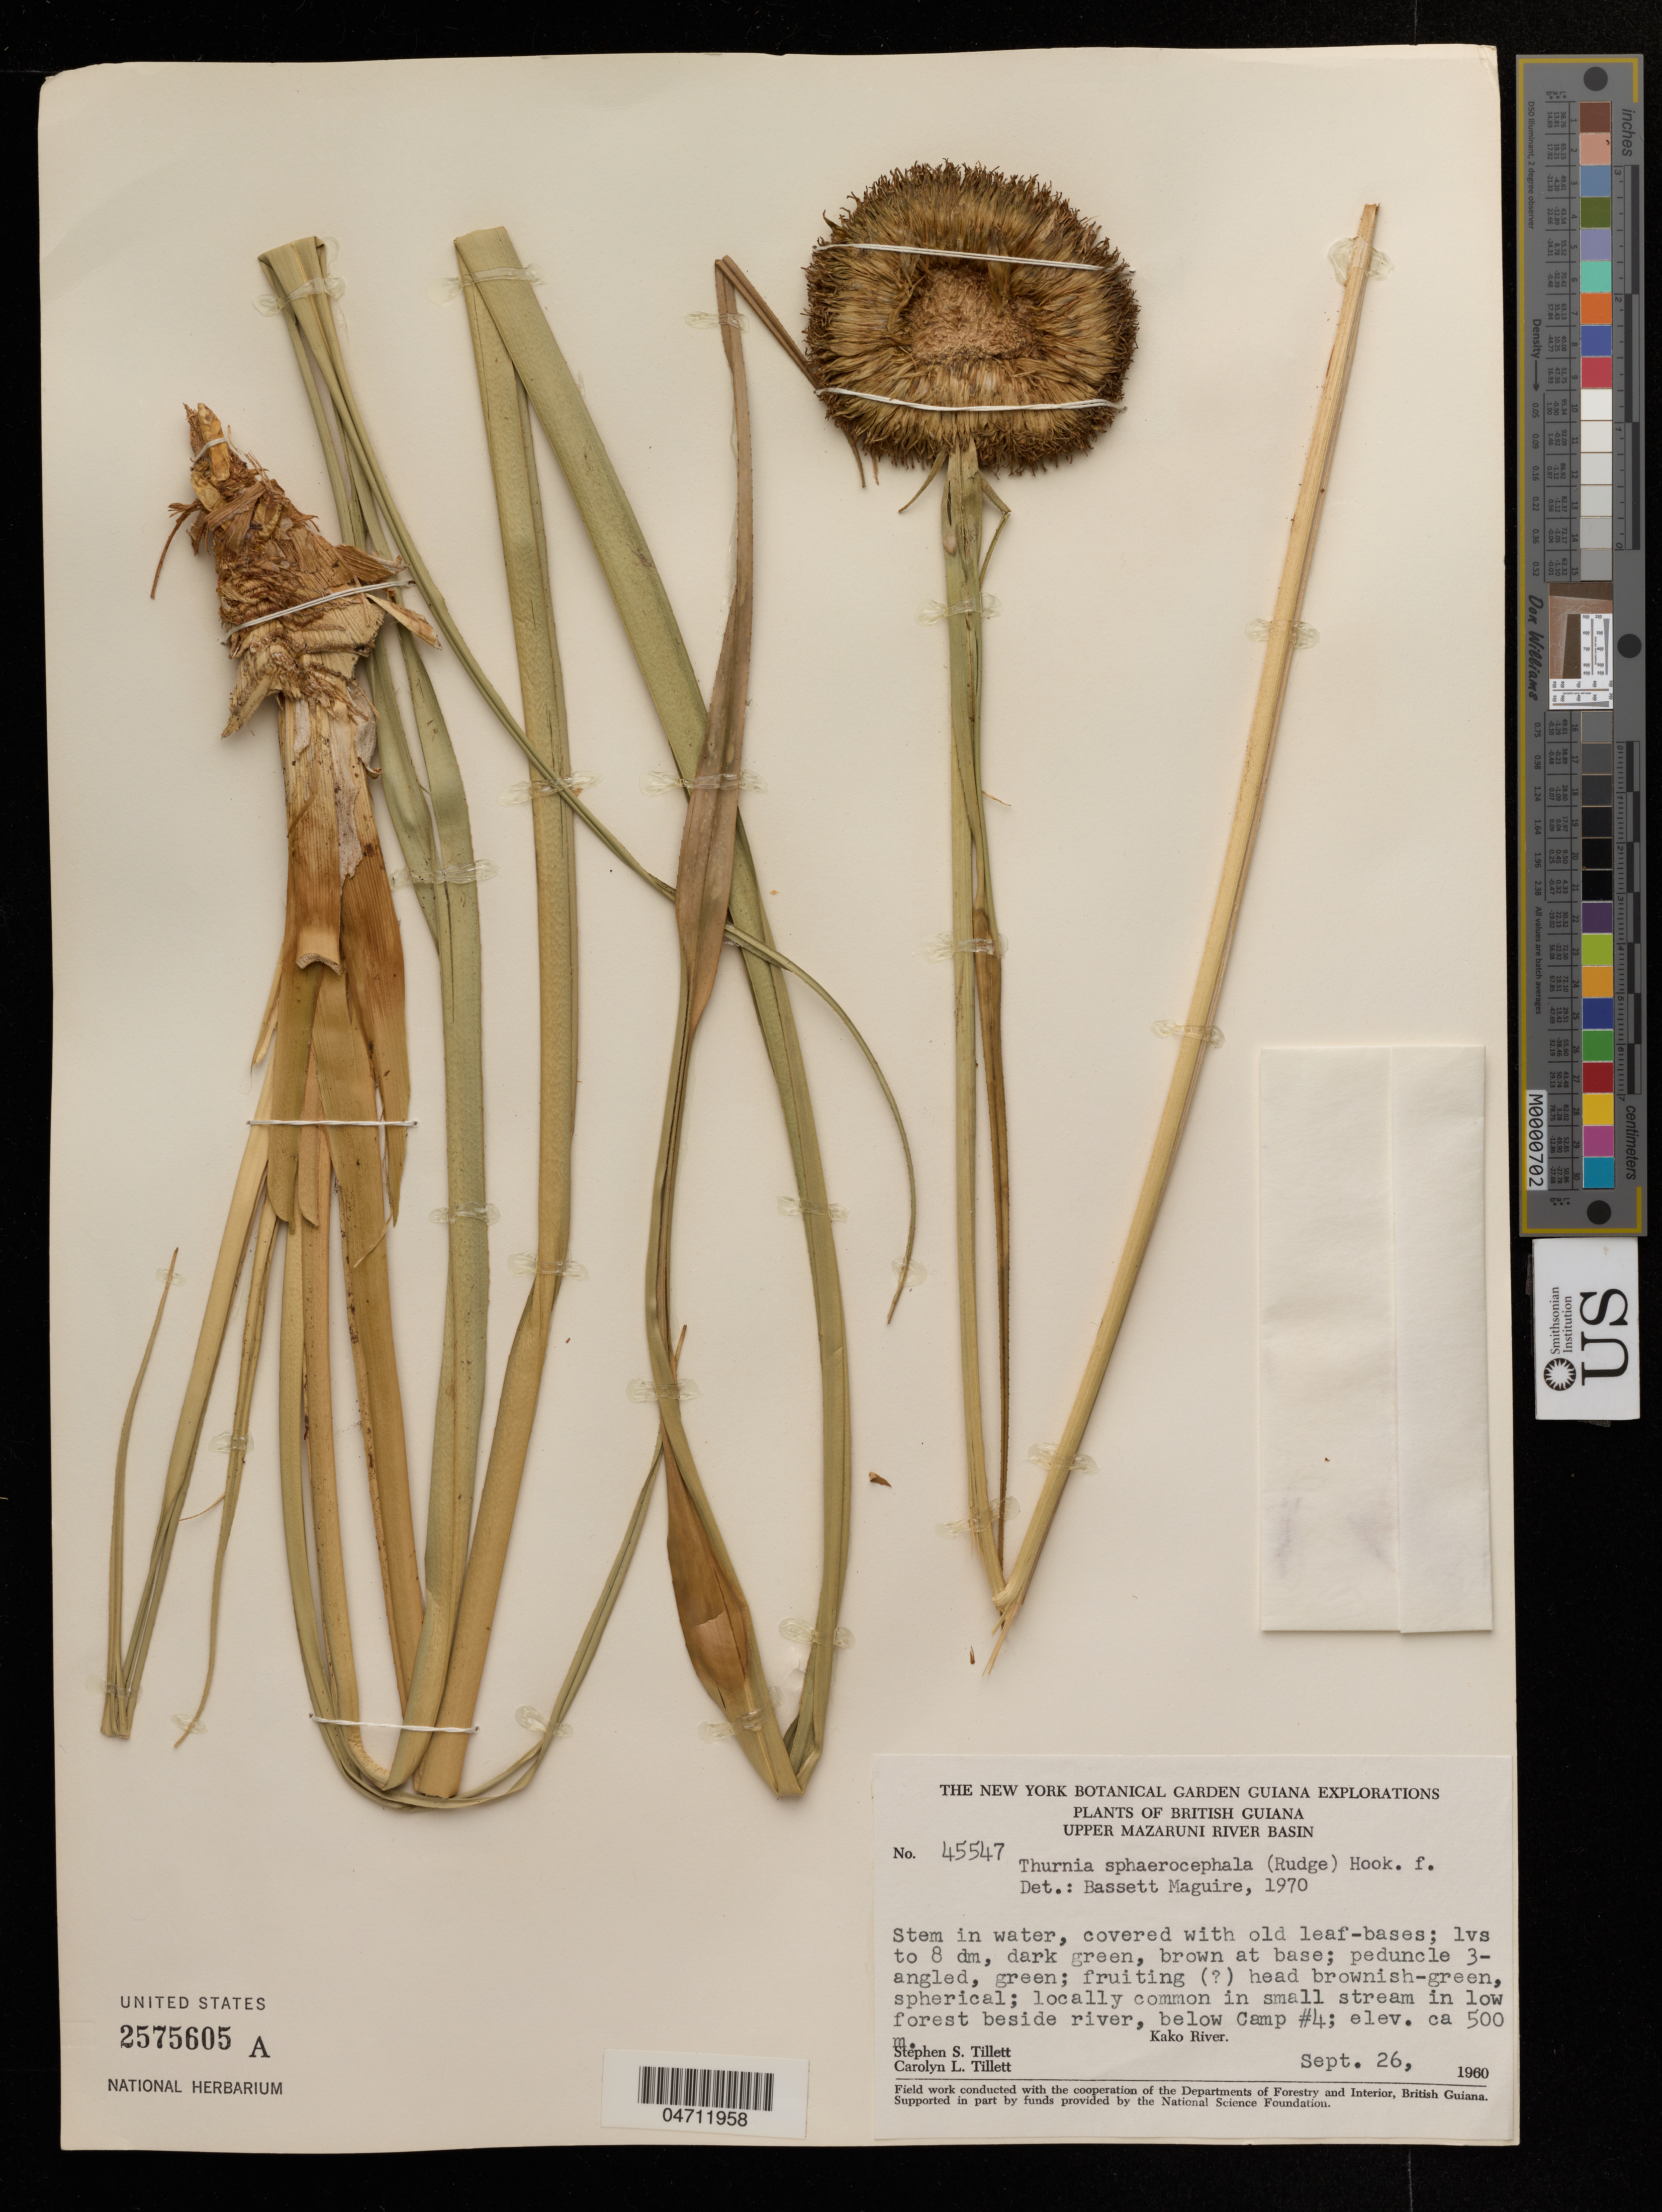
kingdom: Plantae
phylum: Tracheophyta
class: Liliopsida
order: Poales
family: Thurniaceae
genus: Thurnia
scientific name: Thurnia sphaerocephala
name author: (Rudge) Hook. f.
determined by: Maguire, B., Jr.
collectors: S. S. Tillett, C. L. Tillett & R. Boyan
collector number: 45547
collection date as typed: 26-Sep-60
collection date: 1960-09-26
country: Guyana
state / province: Cuyuni-Mazaruni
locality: Kako R., upper Mazaruni Basin, Camp 4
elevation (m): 500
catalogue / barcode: US 2575605A